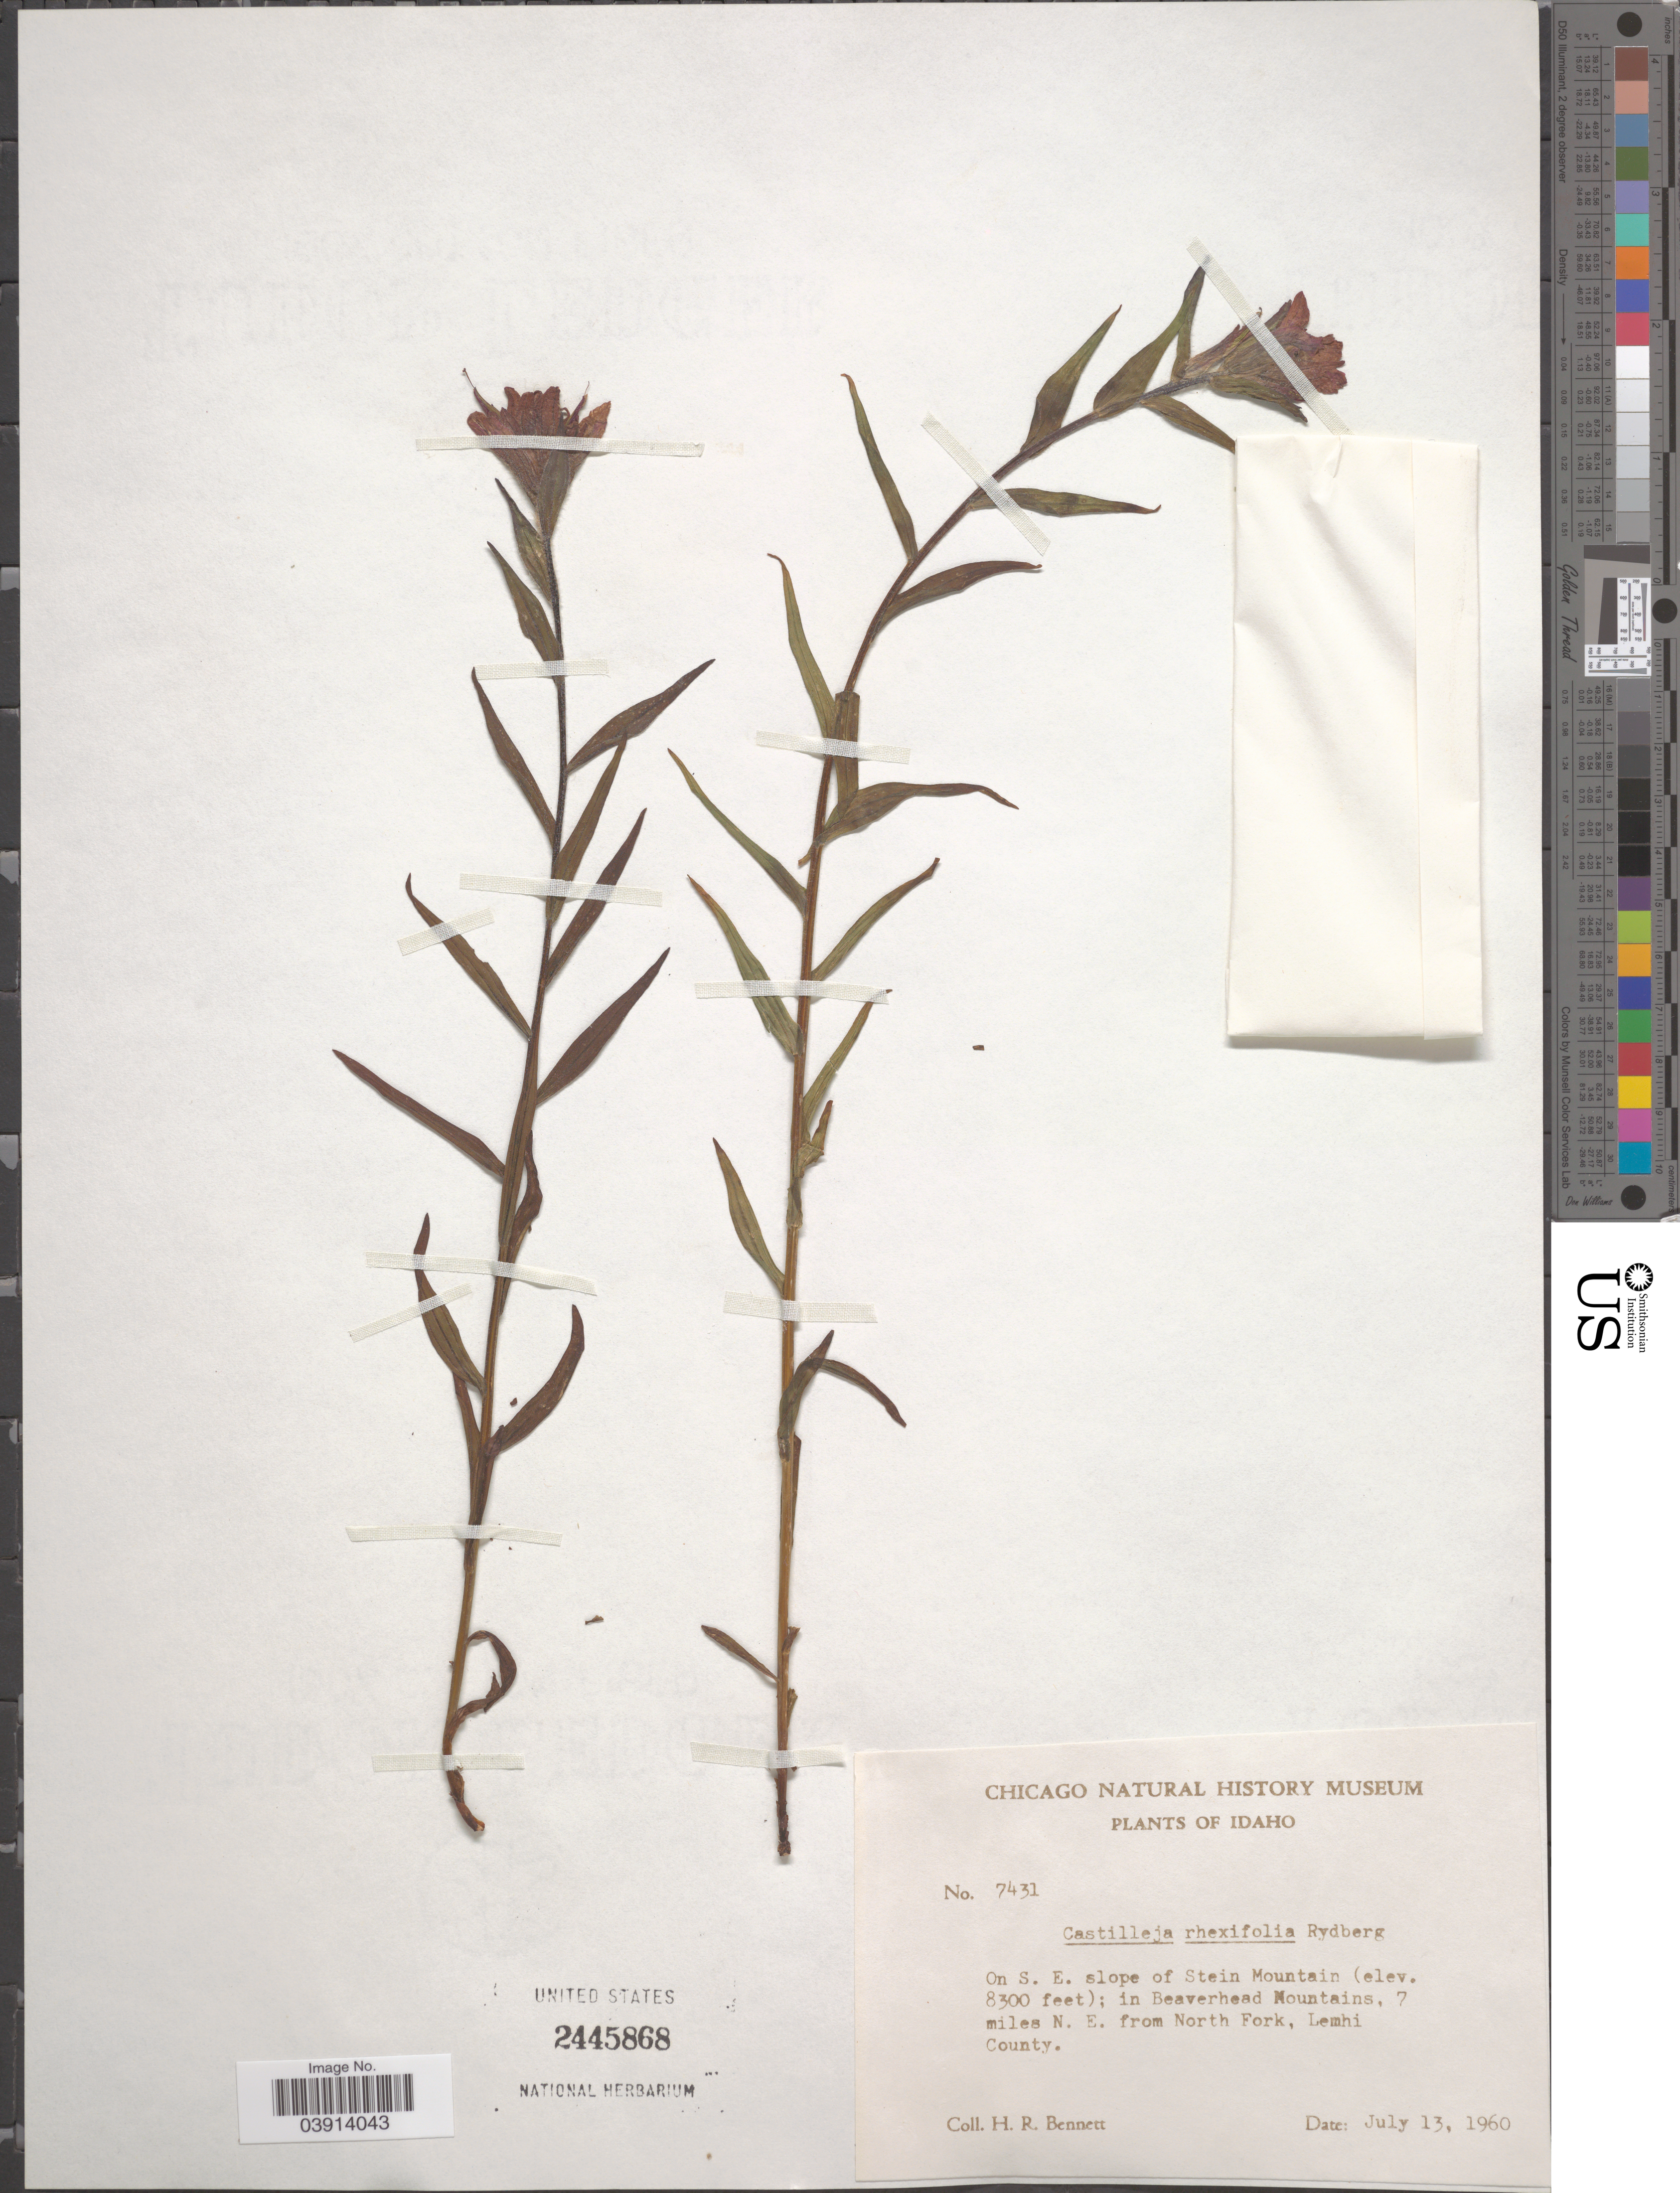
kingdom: Plantae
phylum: Tracheophyta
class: Magnoliopsida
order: Lamiales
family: Orobanchaceae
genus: Castilleja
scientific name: Castilleja rhexiifolia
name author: Rydb.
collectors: H. R. Bennett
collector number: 7431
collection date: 1960-07-13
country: United States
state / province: Idaho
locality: On S. E. slope of Stein Mountain; in Beaverhead Mountains, 7 miles N. E. from North Fork, Lemhi County.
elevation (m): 2530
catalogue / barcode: US 2445868